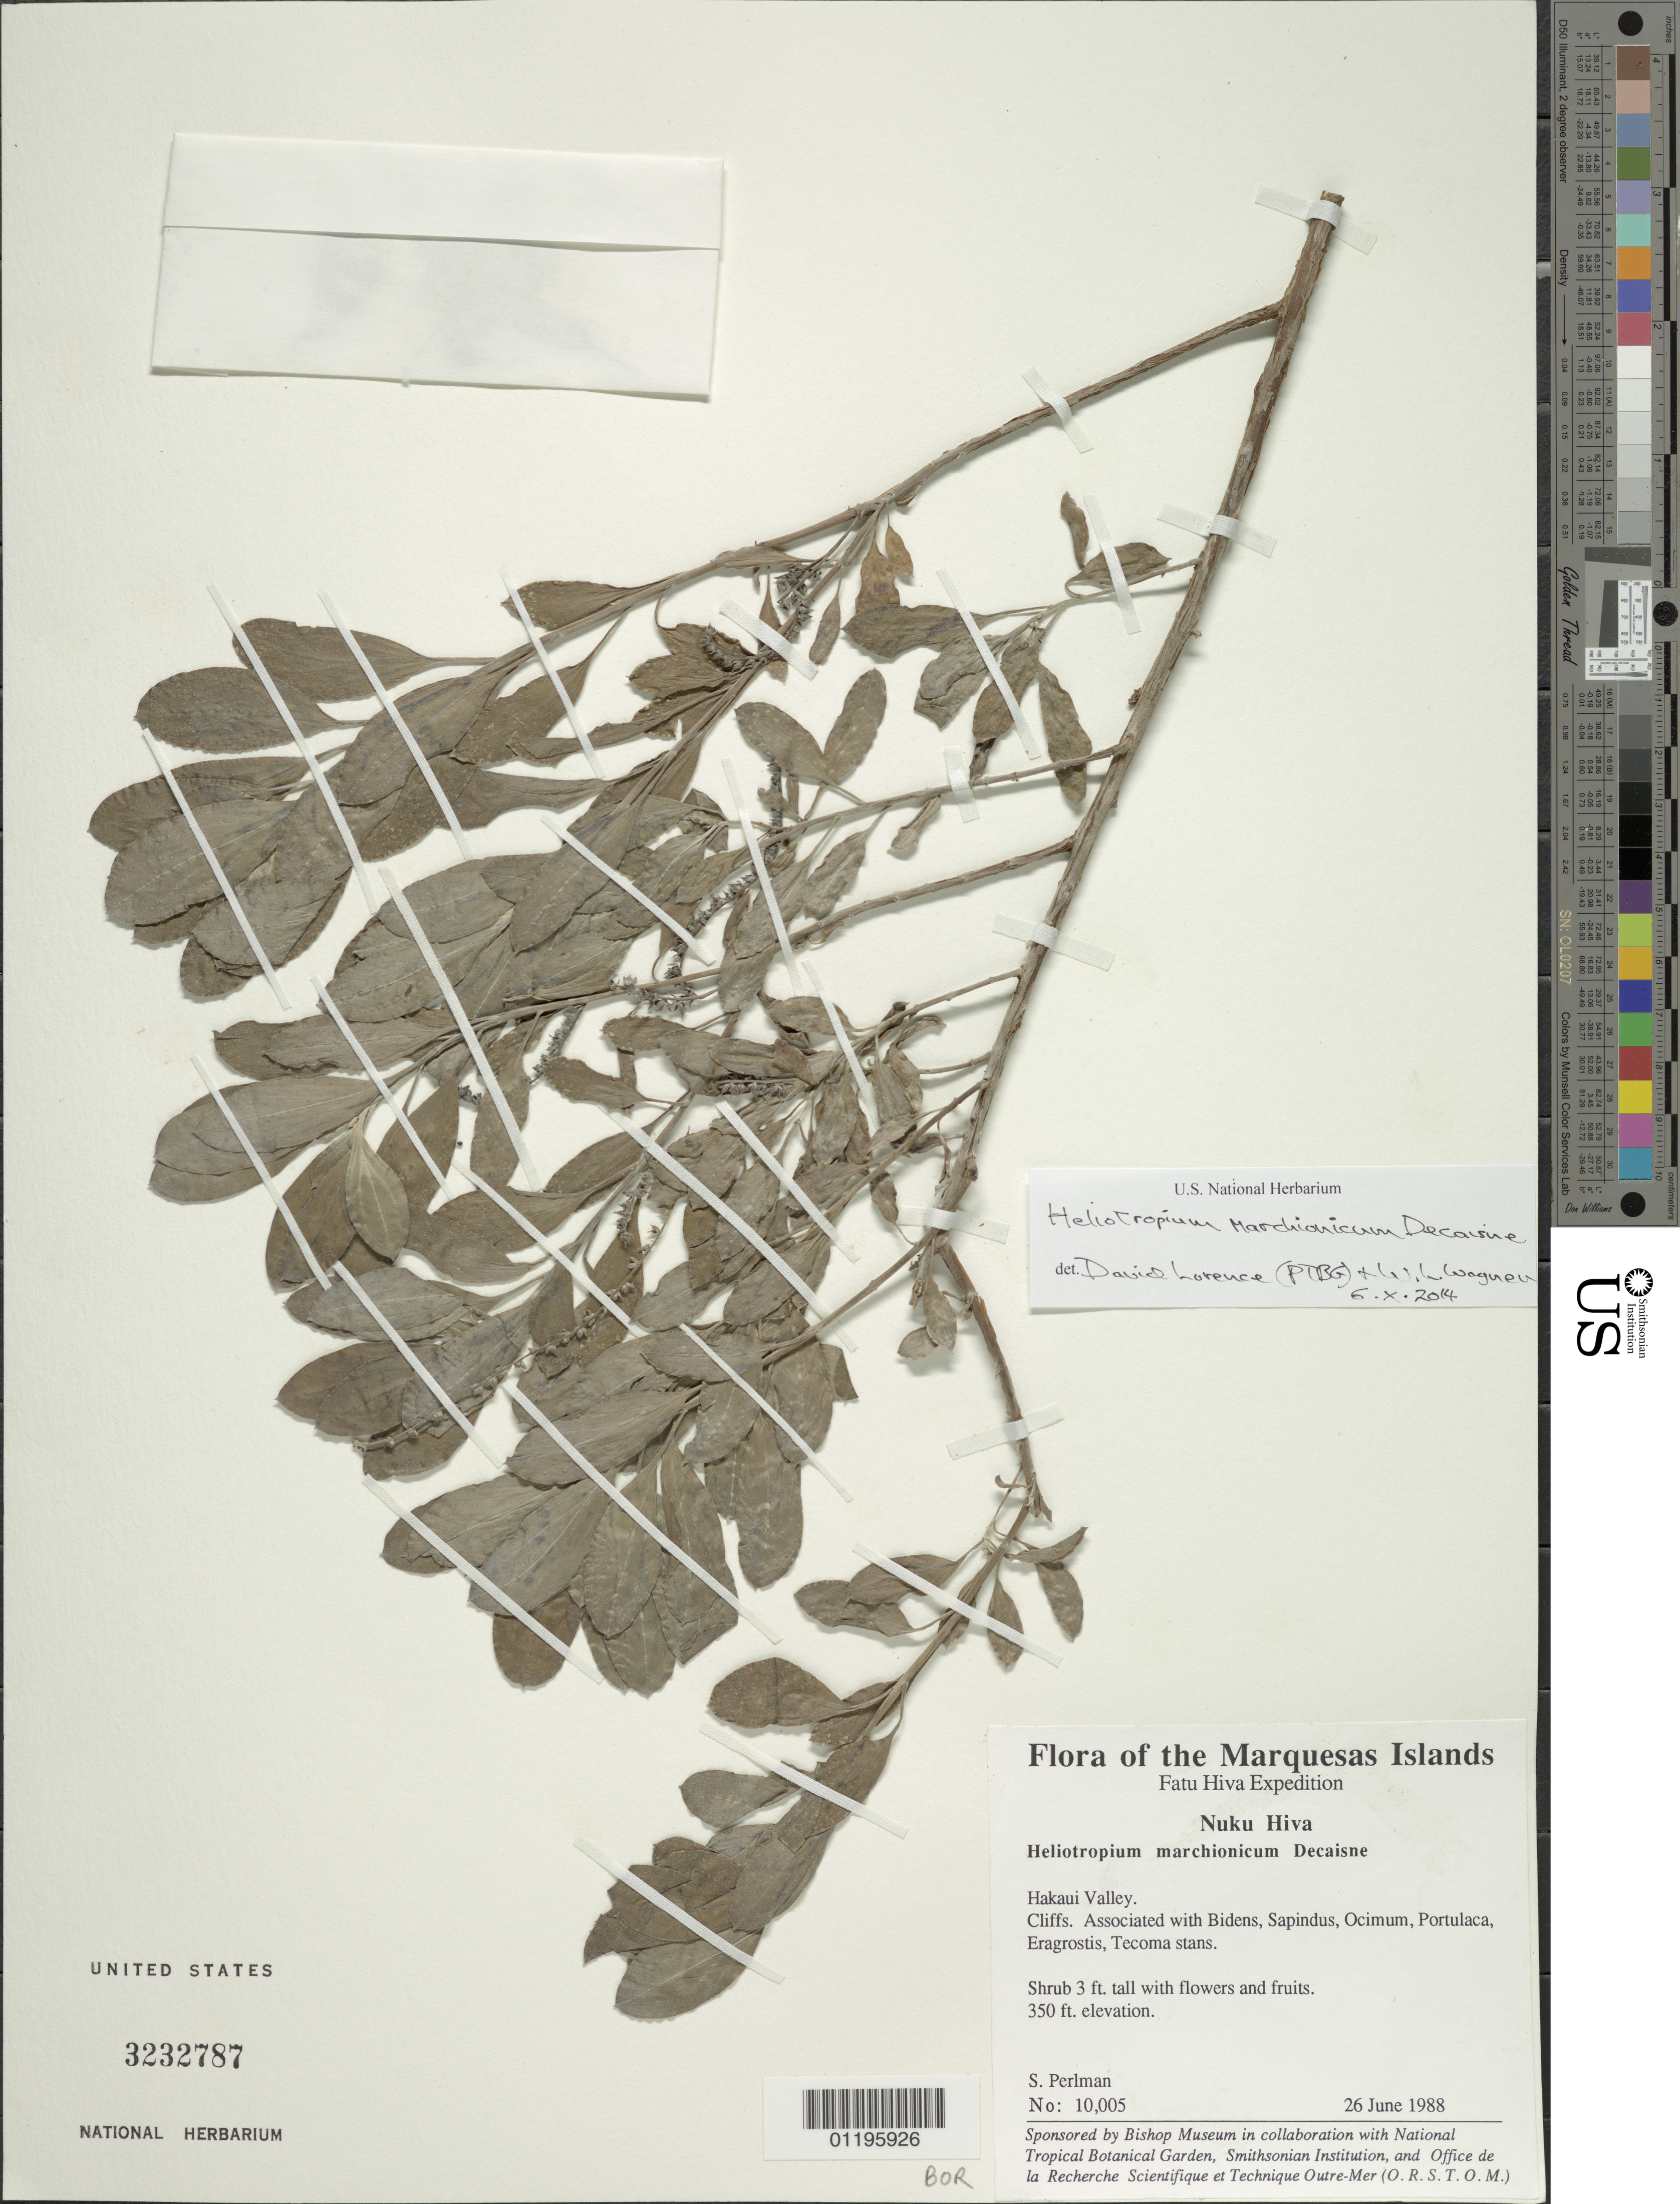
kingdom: Plantae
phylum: Tracheophyta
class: Magnoliopsida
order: Boraginales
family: Heliotropiaceae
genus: Heliotropium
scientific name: Heliotropium marchionicum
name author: Decne.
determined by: Lorence, David H.; Wagner, W. H.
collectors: S. P. Perlman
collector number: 10005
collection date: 1988-06-26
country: French Polynesia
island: Nuku Hiva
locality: Hakaui Valley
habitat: Cliffs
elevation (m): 107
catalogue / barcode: US 3232787